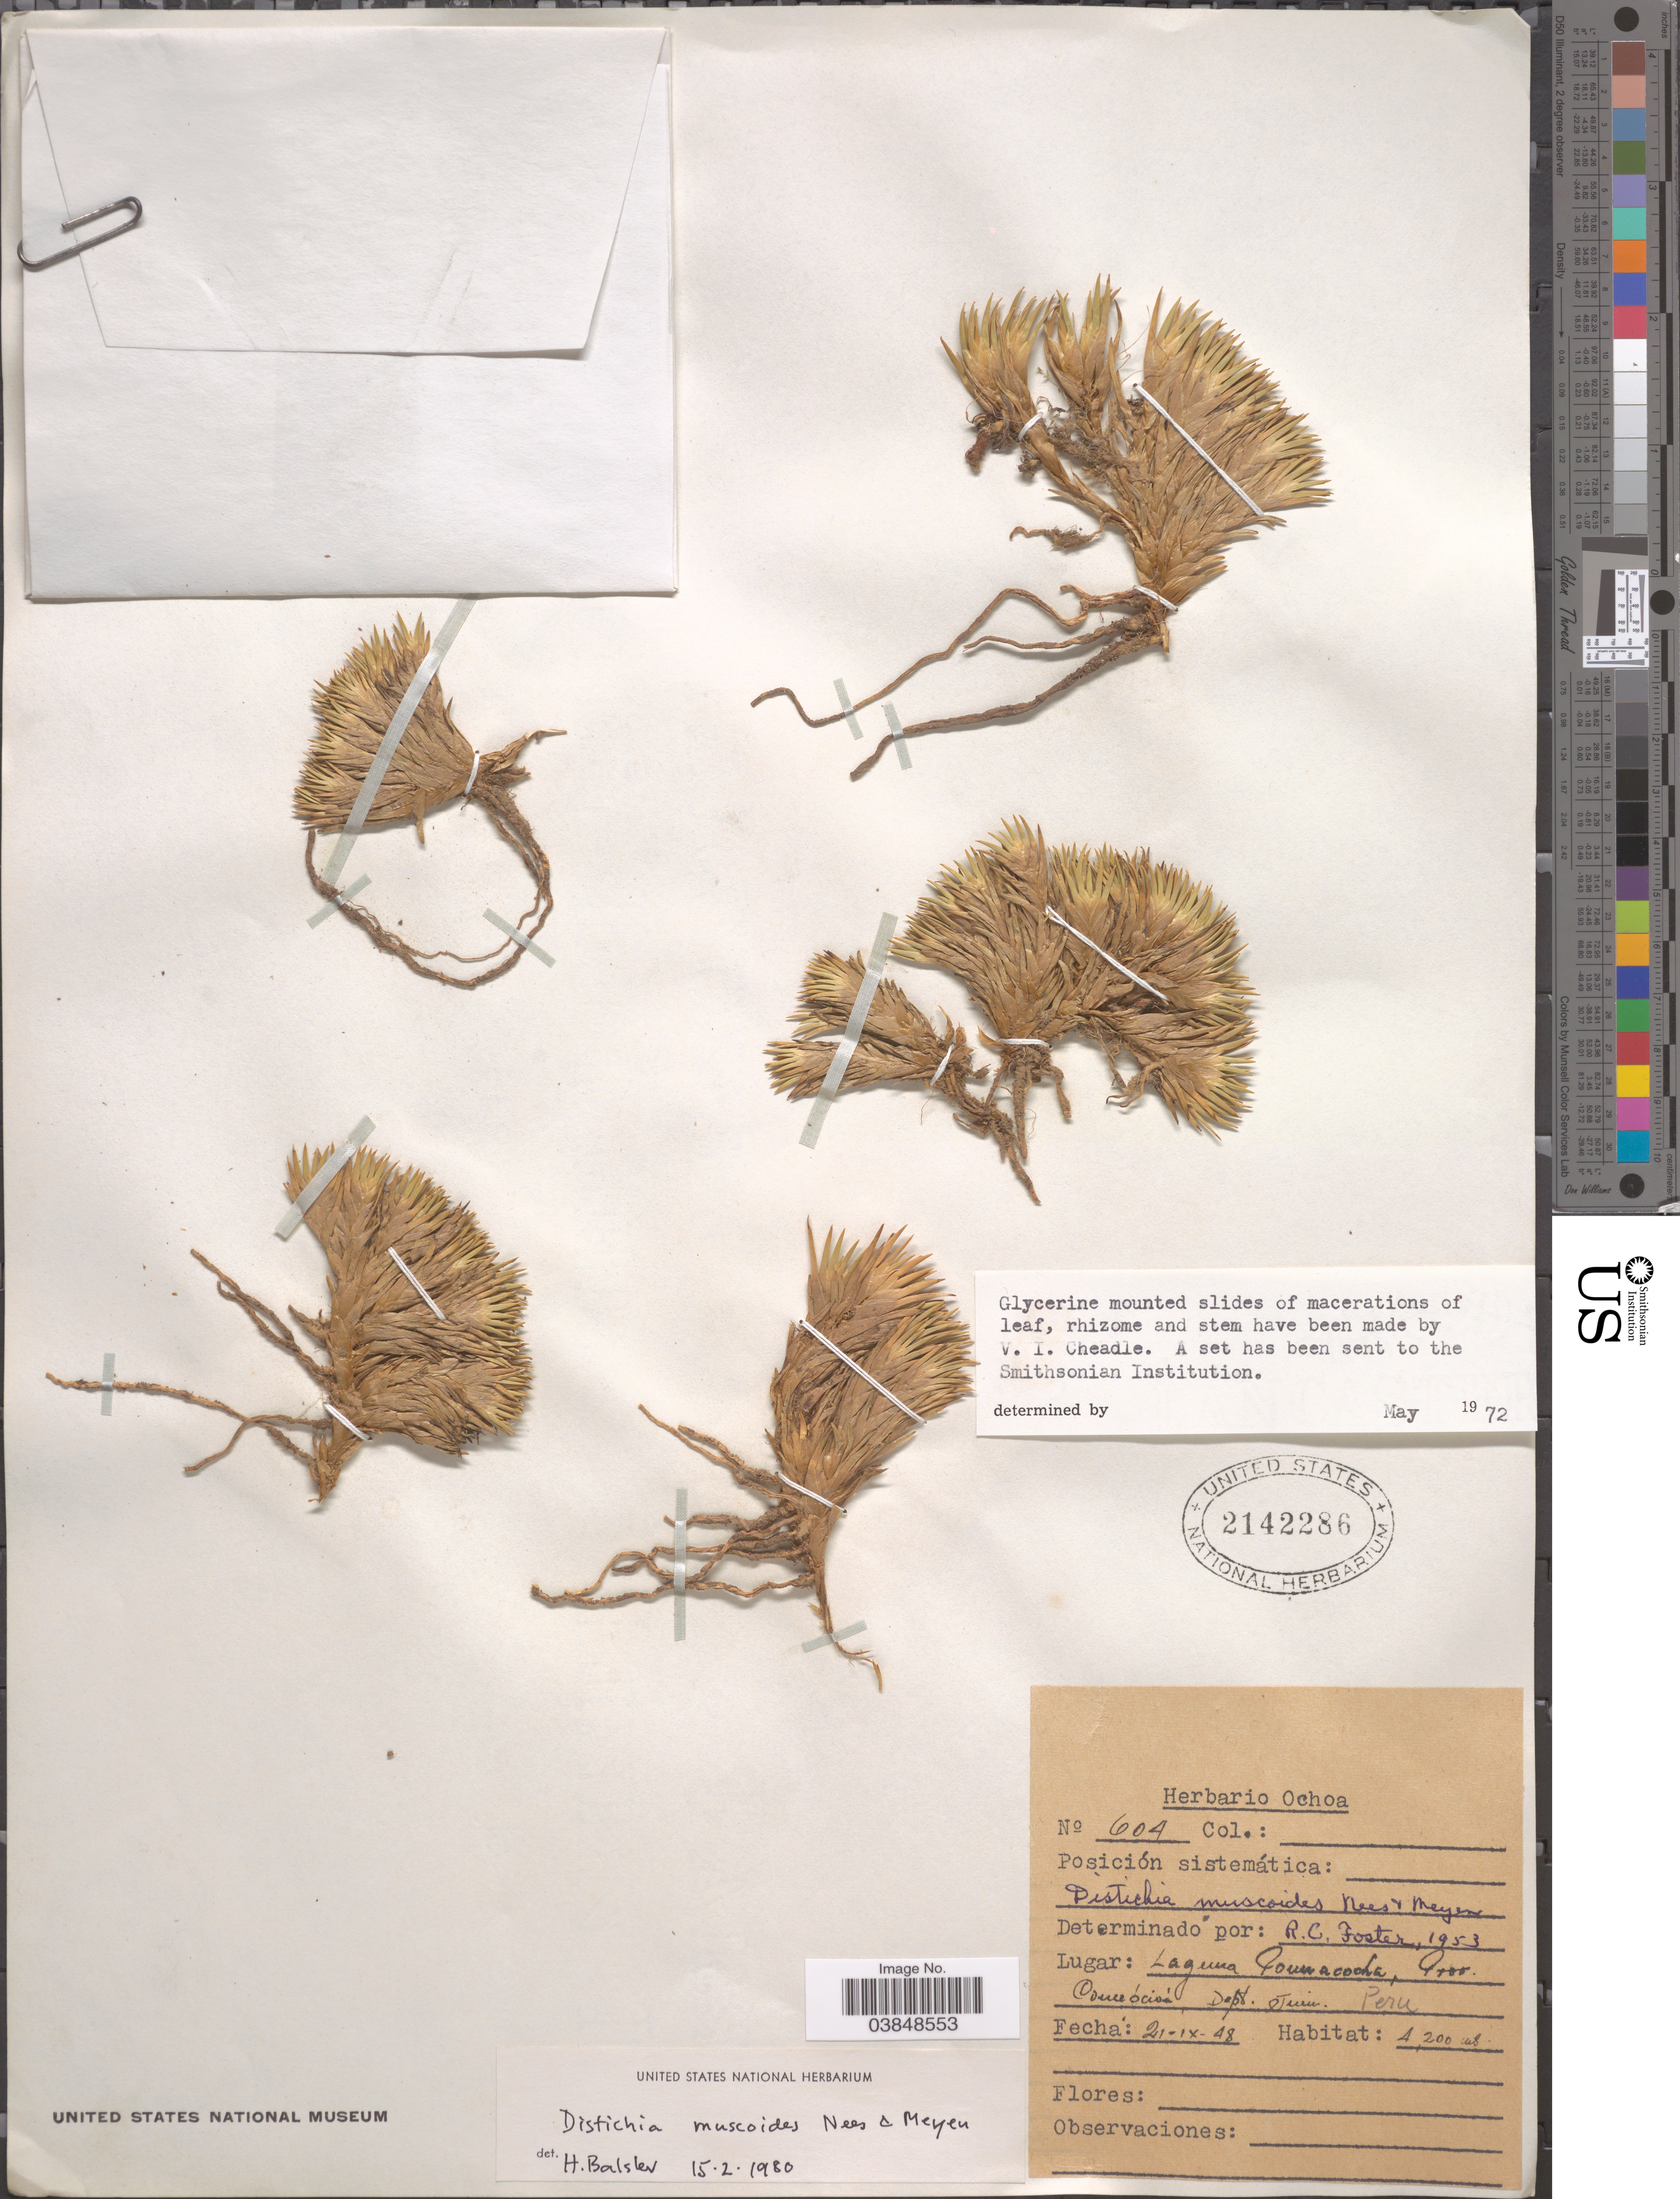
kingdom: Plantae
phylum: Tracheophyta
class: Liliopsida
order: Poales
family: Juncaceae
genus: Distichia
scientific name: Distichia muscoides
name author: Nees & Meyen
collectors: ex herb. Ochoa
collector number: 604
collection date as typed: Transcribed d/m/y: 21/9/48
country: Peru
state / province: Junín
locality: Laguna Toumacocha, Prov. Concepcion, Dept. Junin.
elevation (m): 4200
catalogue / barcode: US 2142286